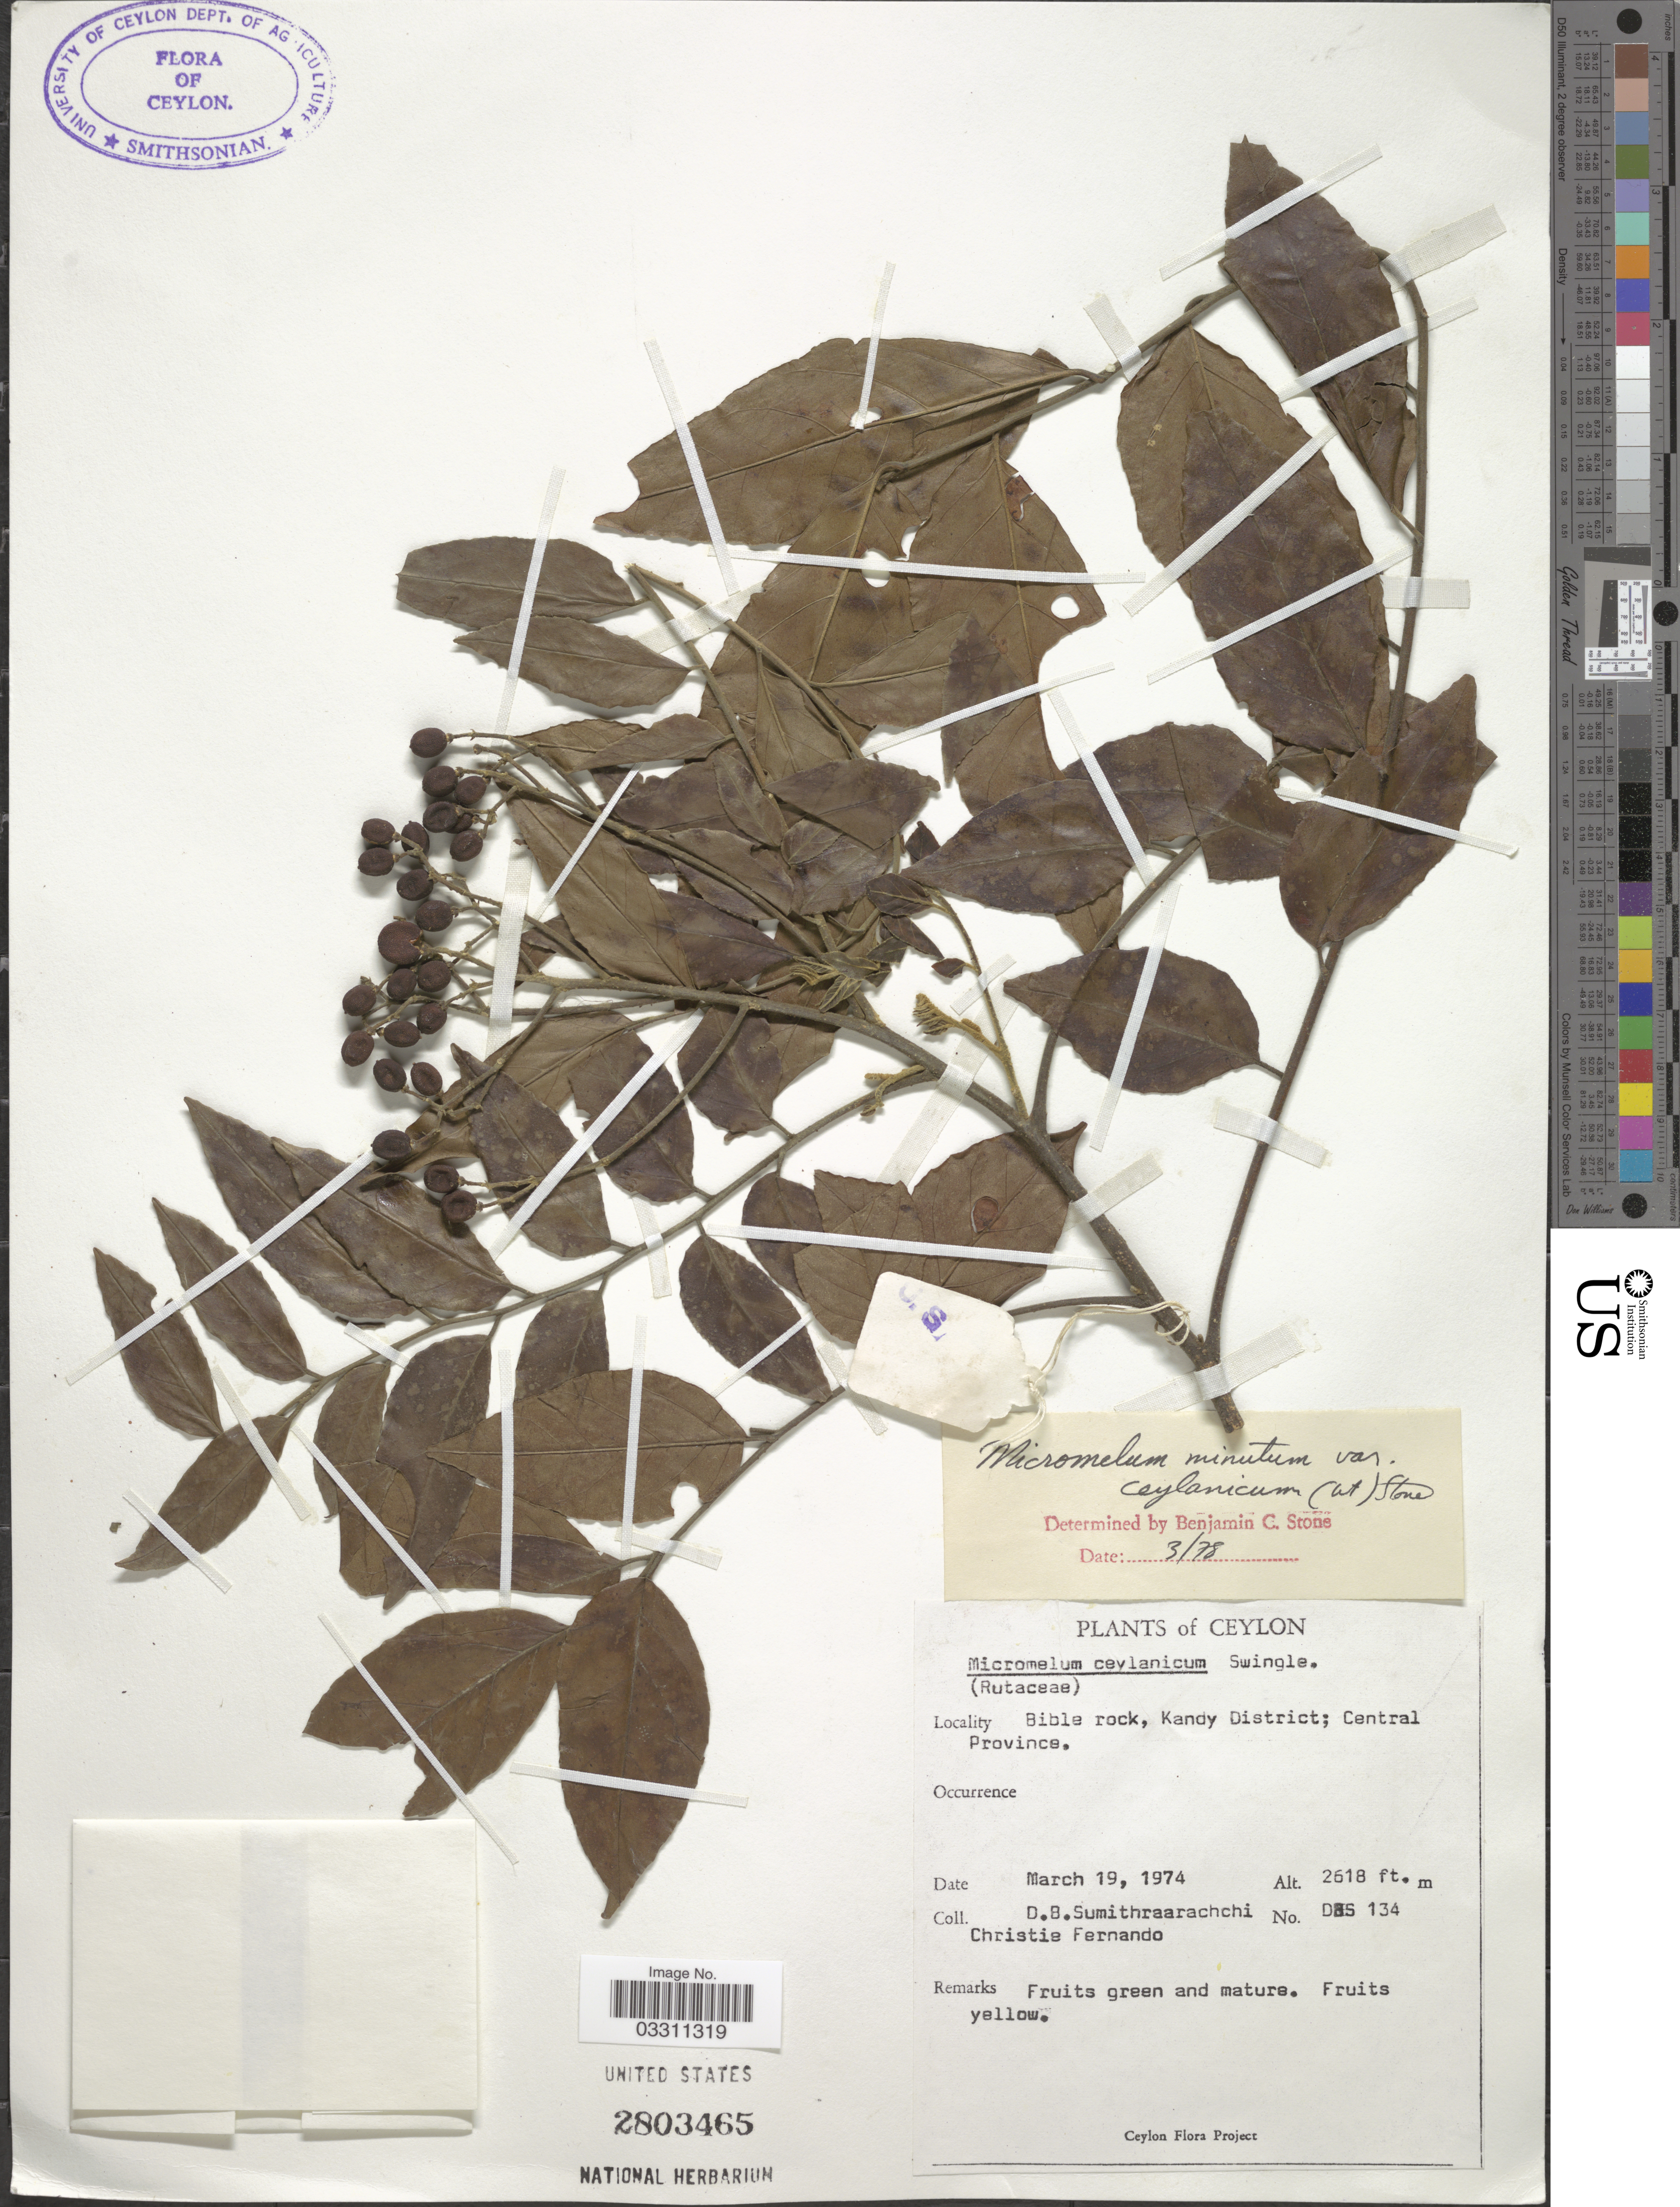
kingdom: Plantae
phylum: Tracheophyta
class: Magnoliopsida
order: Sapindales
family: Rutaceae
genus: Micromelum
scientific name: Micromelum minutum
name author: (G. Forst.) Wight & Arn.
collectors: D. B. Sumithraarachchi & C. Fernando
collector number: DBS*134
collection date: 1974-03-19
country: Sri Lanka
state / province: Central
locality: Ceylon. Bilble rock, Kandy District.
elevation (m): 798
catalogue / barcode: US 2803465